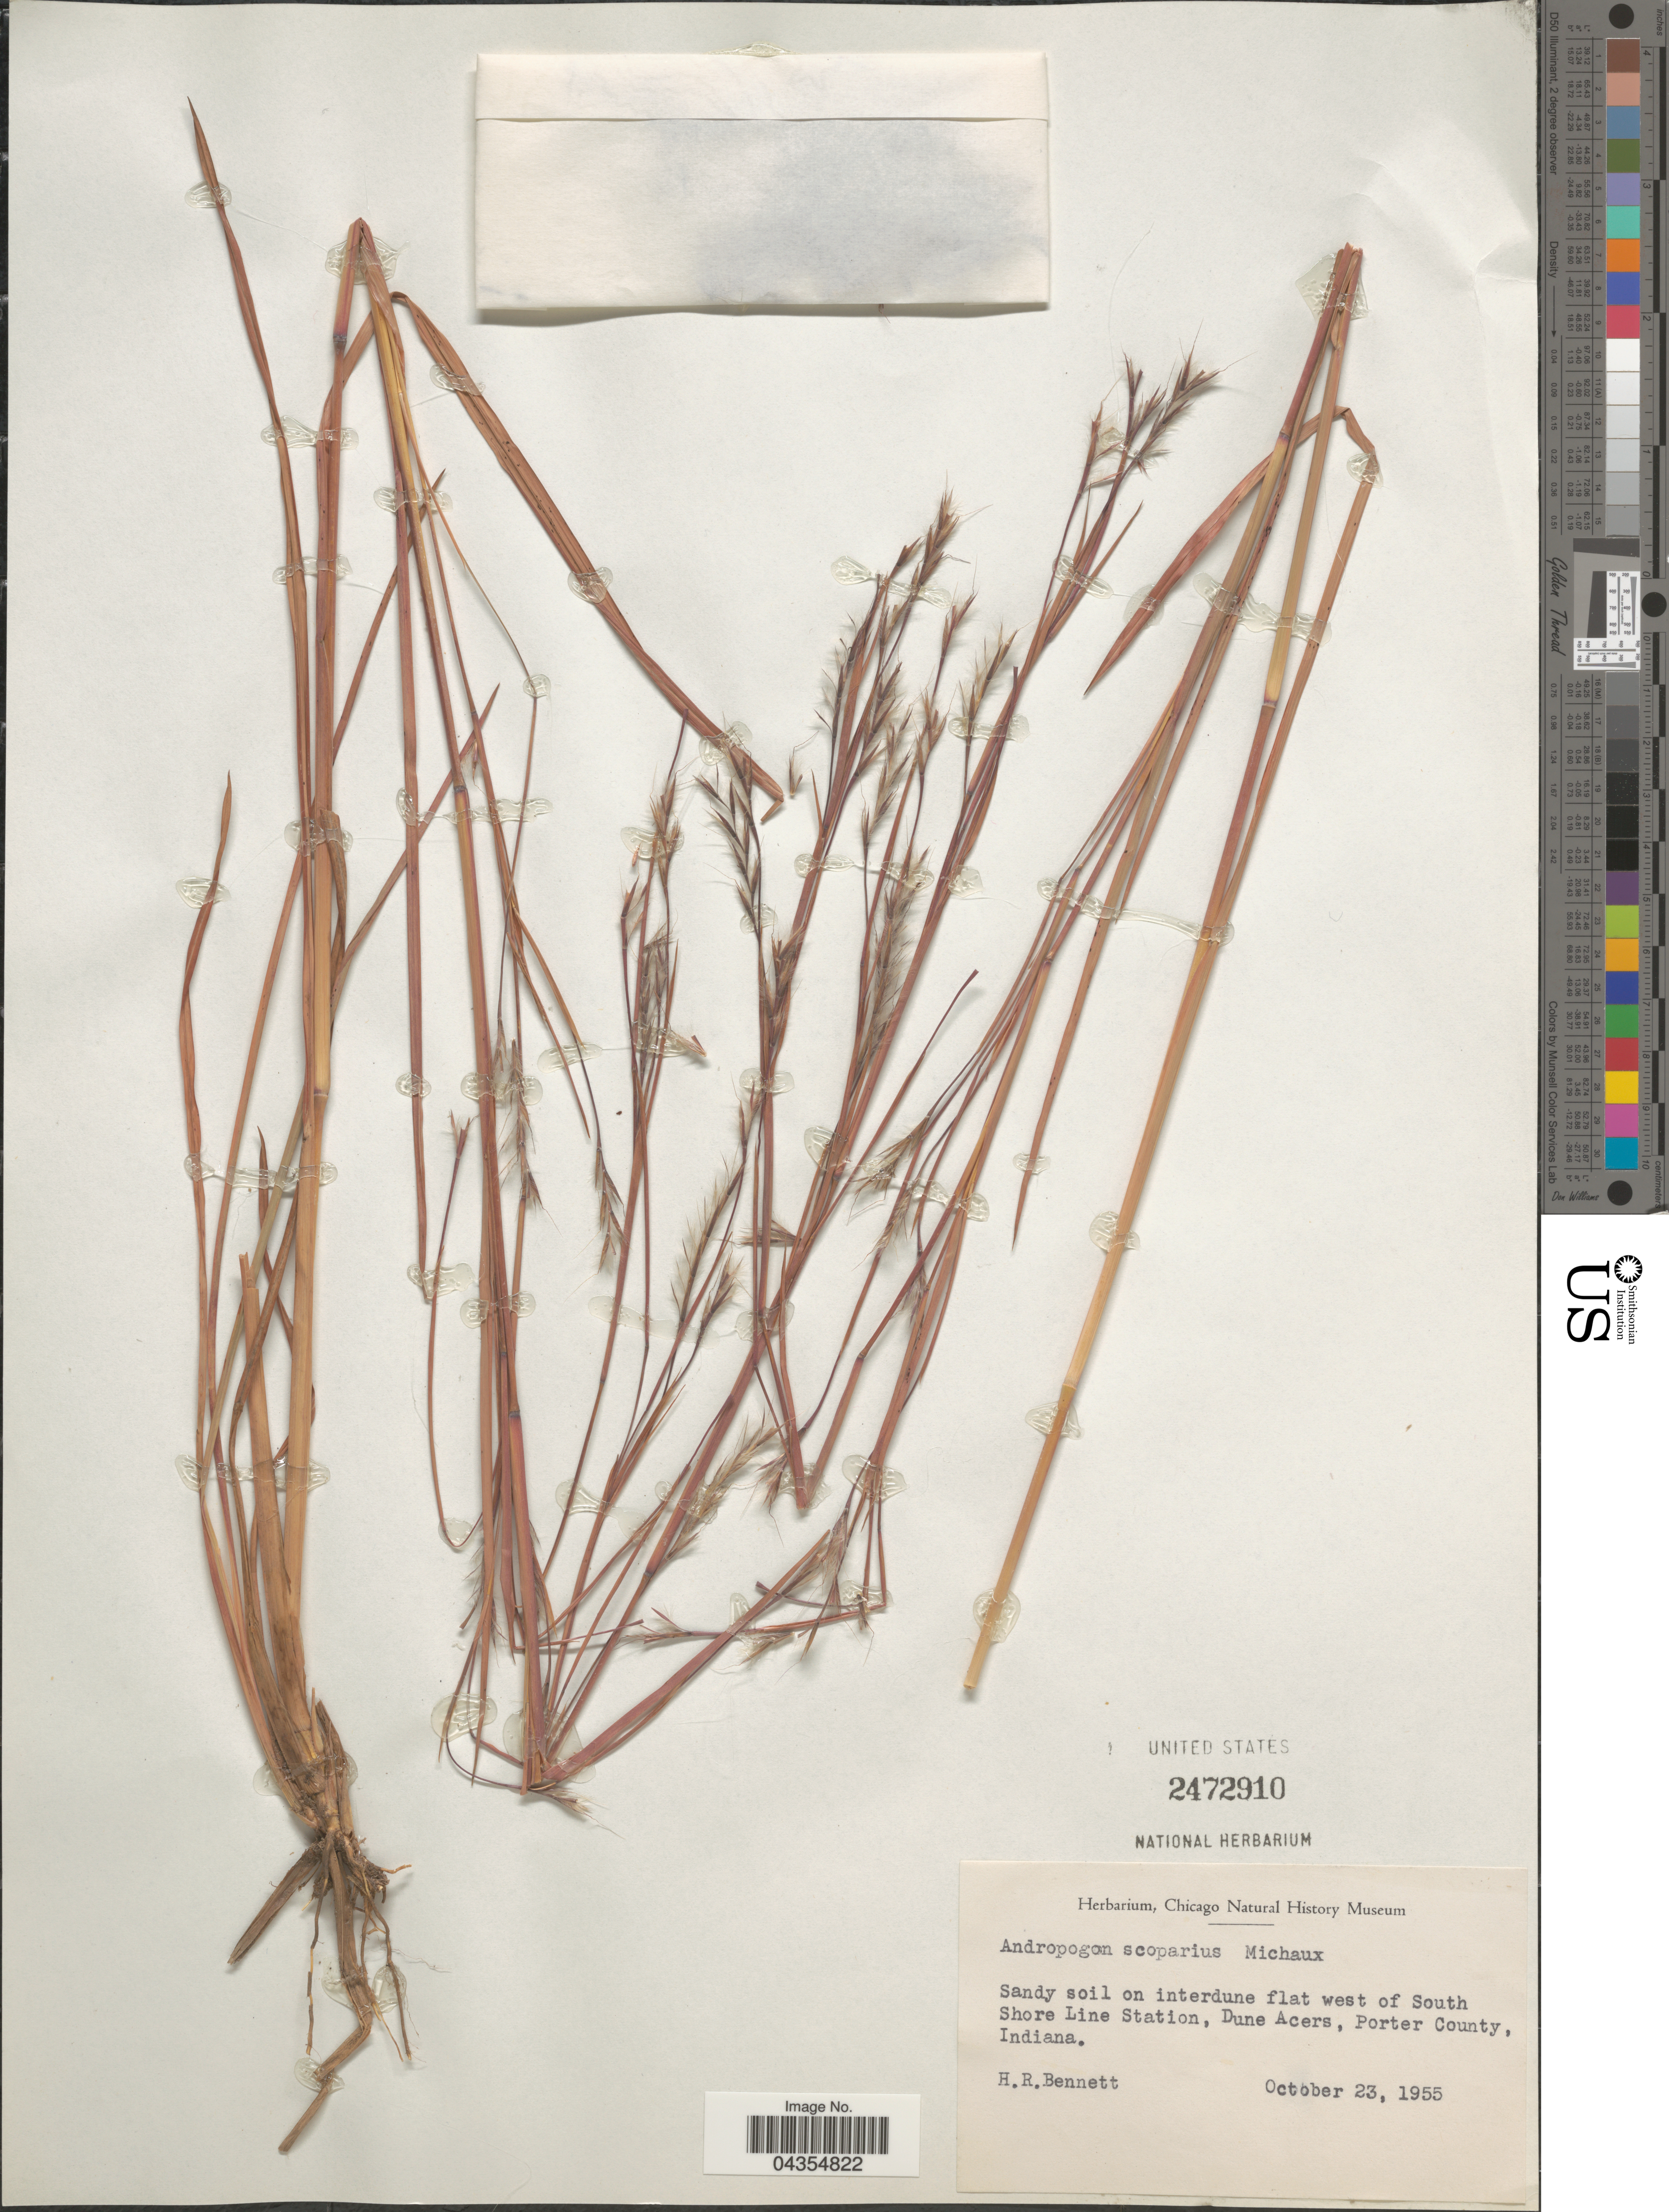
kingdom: Plantae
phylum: Tracheophyta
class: Liliopsida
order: Poales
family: Poaceae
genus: Schizachyrium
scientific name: Schizachyrium sanguineum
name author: (Retz.) Alston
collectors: H. R. Bennett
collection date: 1955-10-23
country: United States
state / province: Indiana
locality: West of South Shore Line Station, Dune Acers, Porter County.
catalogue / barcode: US 2472910